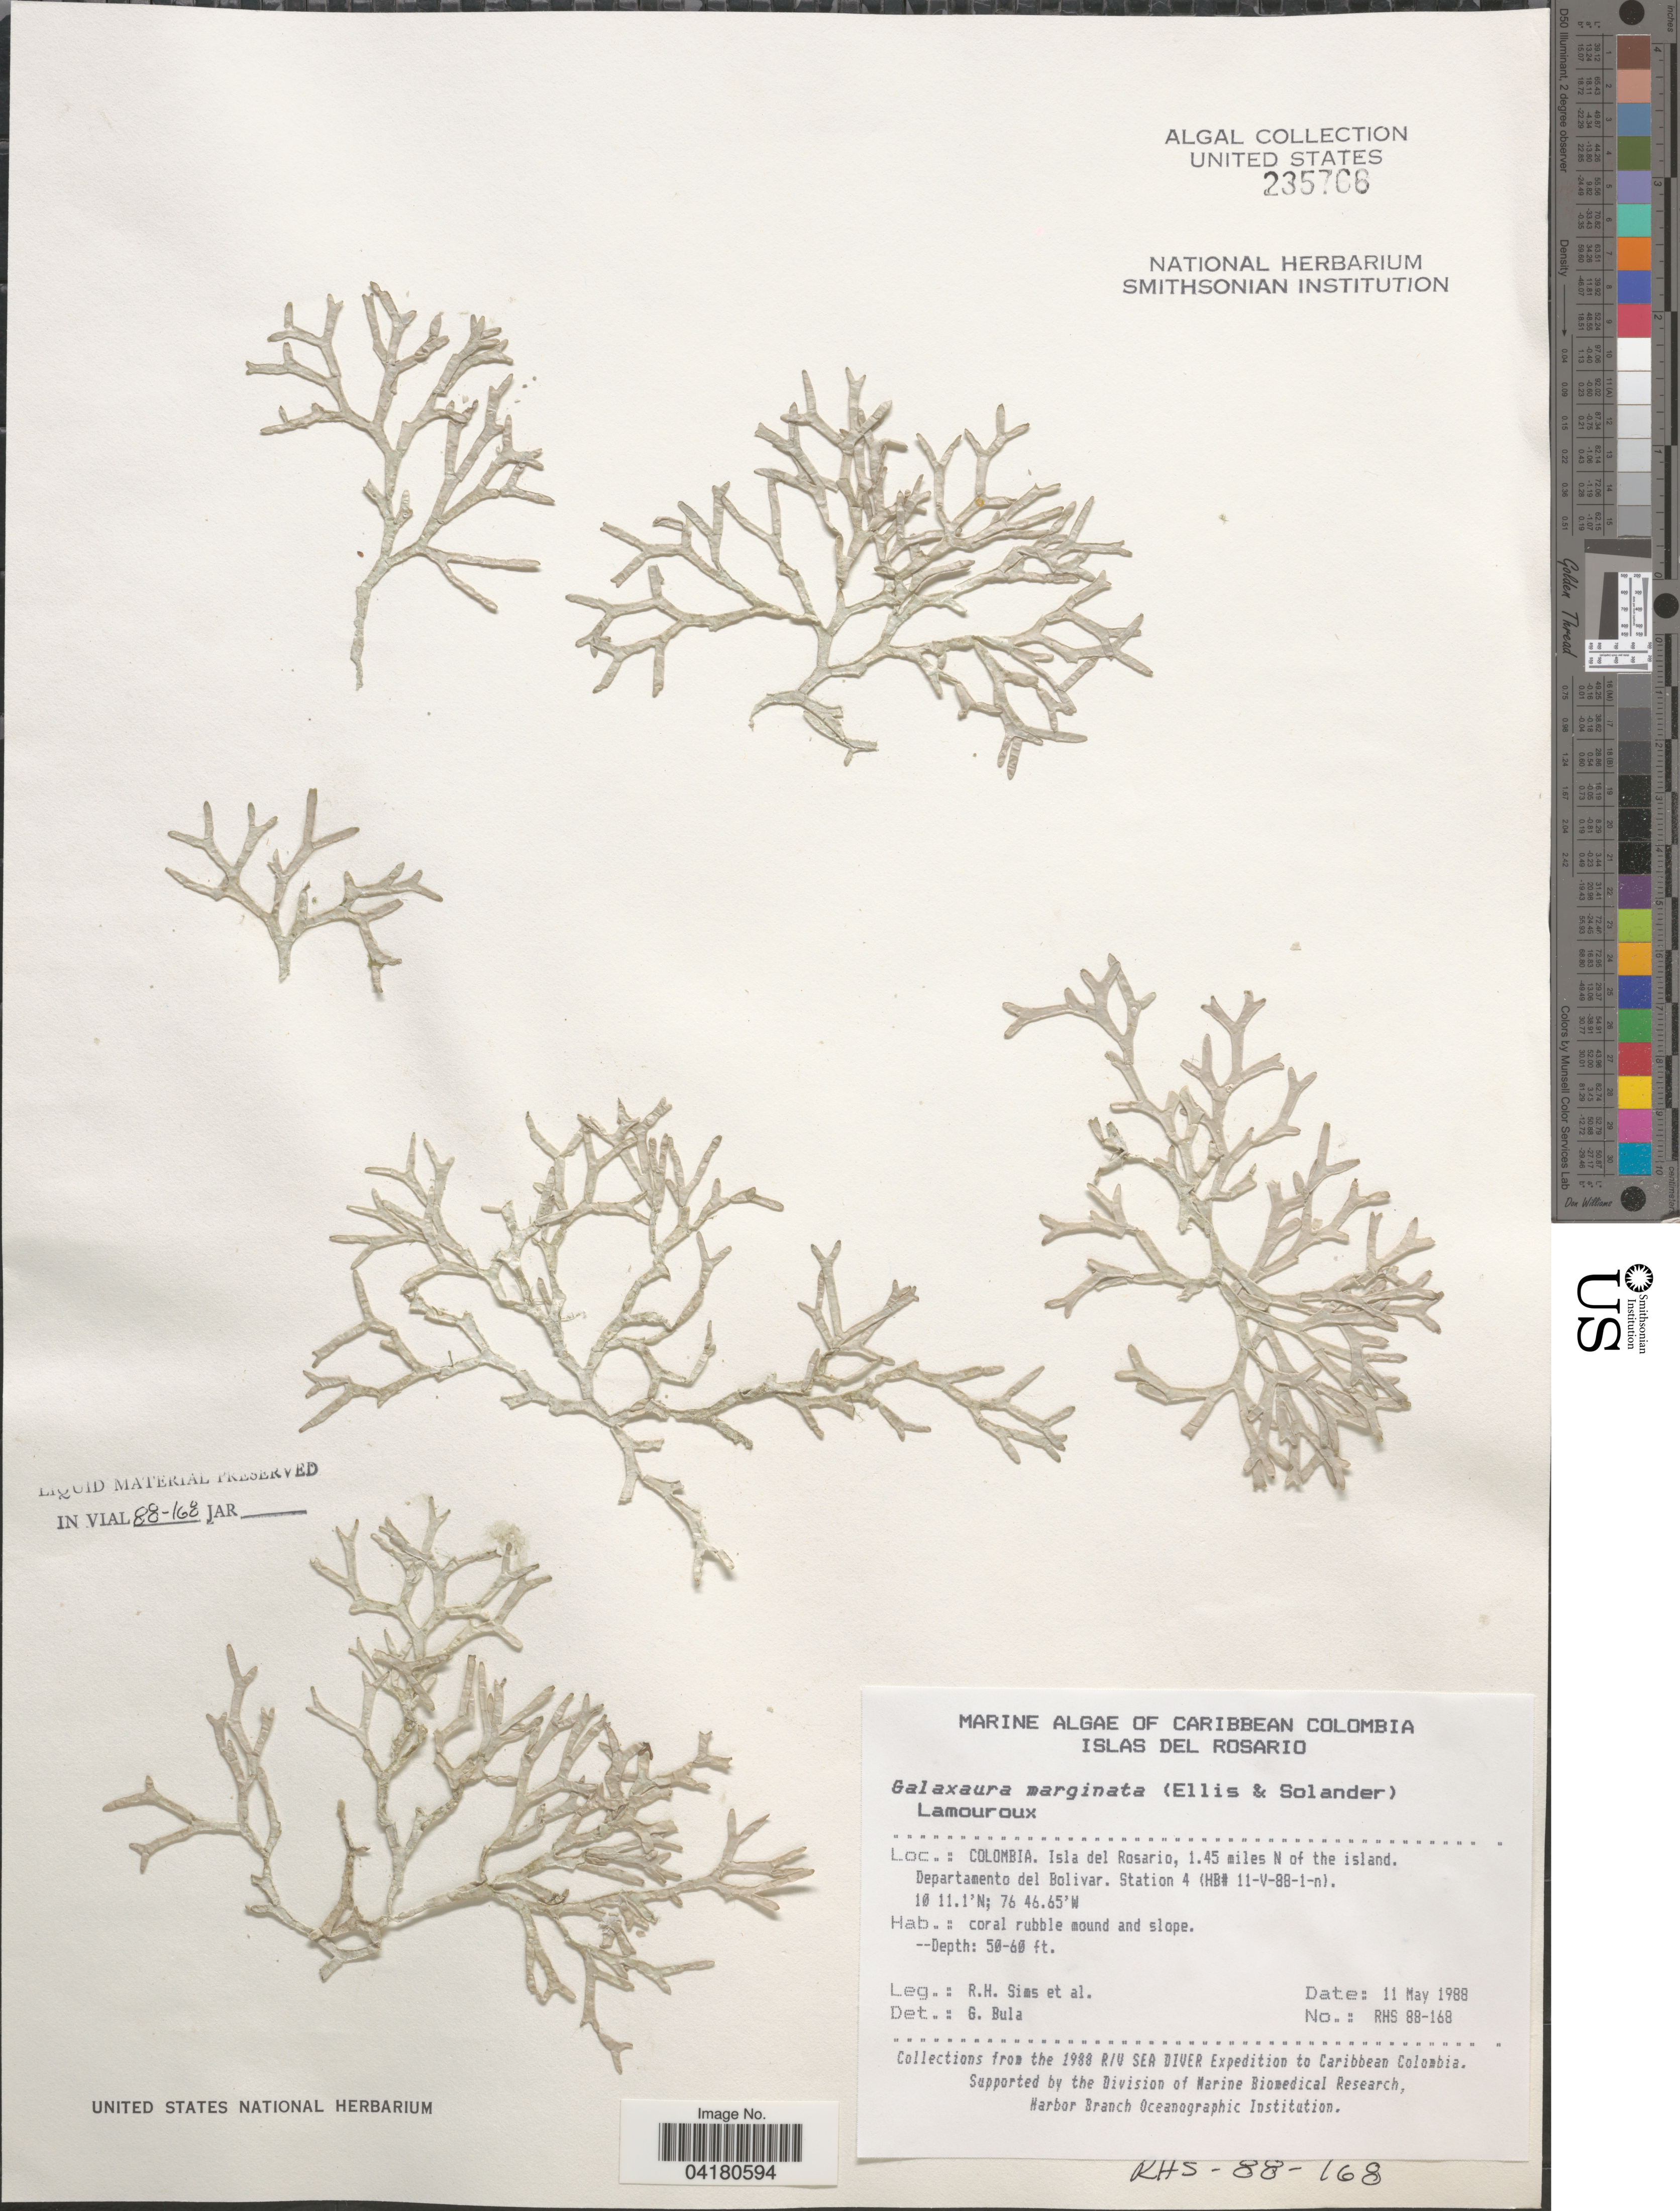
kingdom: Plantae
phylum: Rhodophyta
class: Florideophyceae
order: Nemaliales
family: Galaxauraceae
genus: Galaxaura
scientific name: Galaxaura marginata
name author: (J. Ellis & Sol.) J.V.Lamouroux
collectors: R. H. Sims & et al.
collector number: RHS88-168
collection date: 1988-05-11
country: Colombia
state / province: Bolívar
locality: Caribbean Colombia. Isla del Rosario, 1.45 miles N of the island. Departamento del Bolivar. Station 4 (HB# 11-V-88-1-n). The 1988 R/V Sea Diver Expedition to Caribbean Colombia.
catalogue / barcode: US 235766